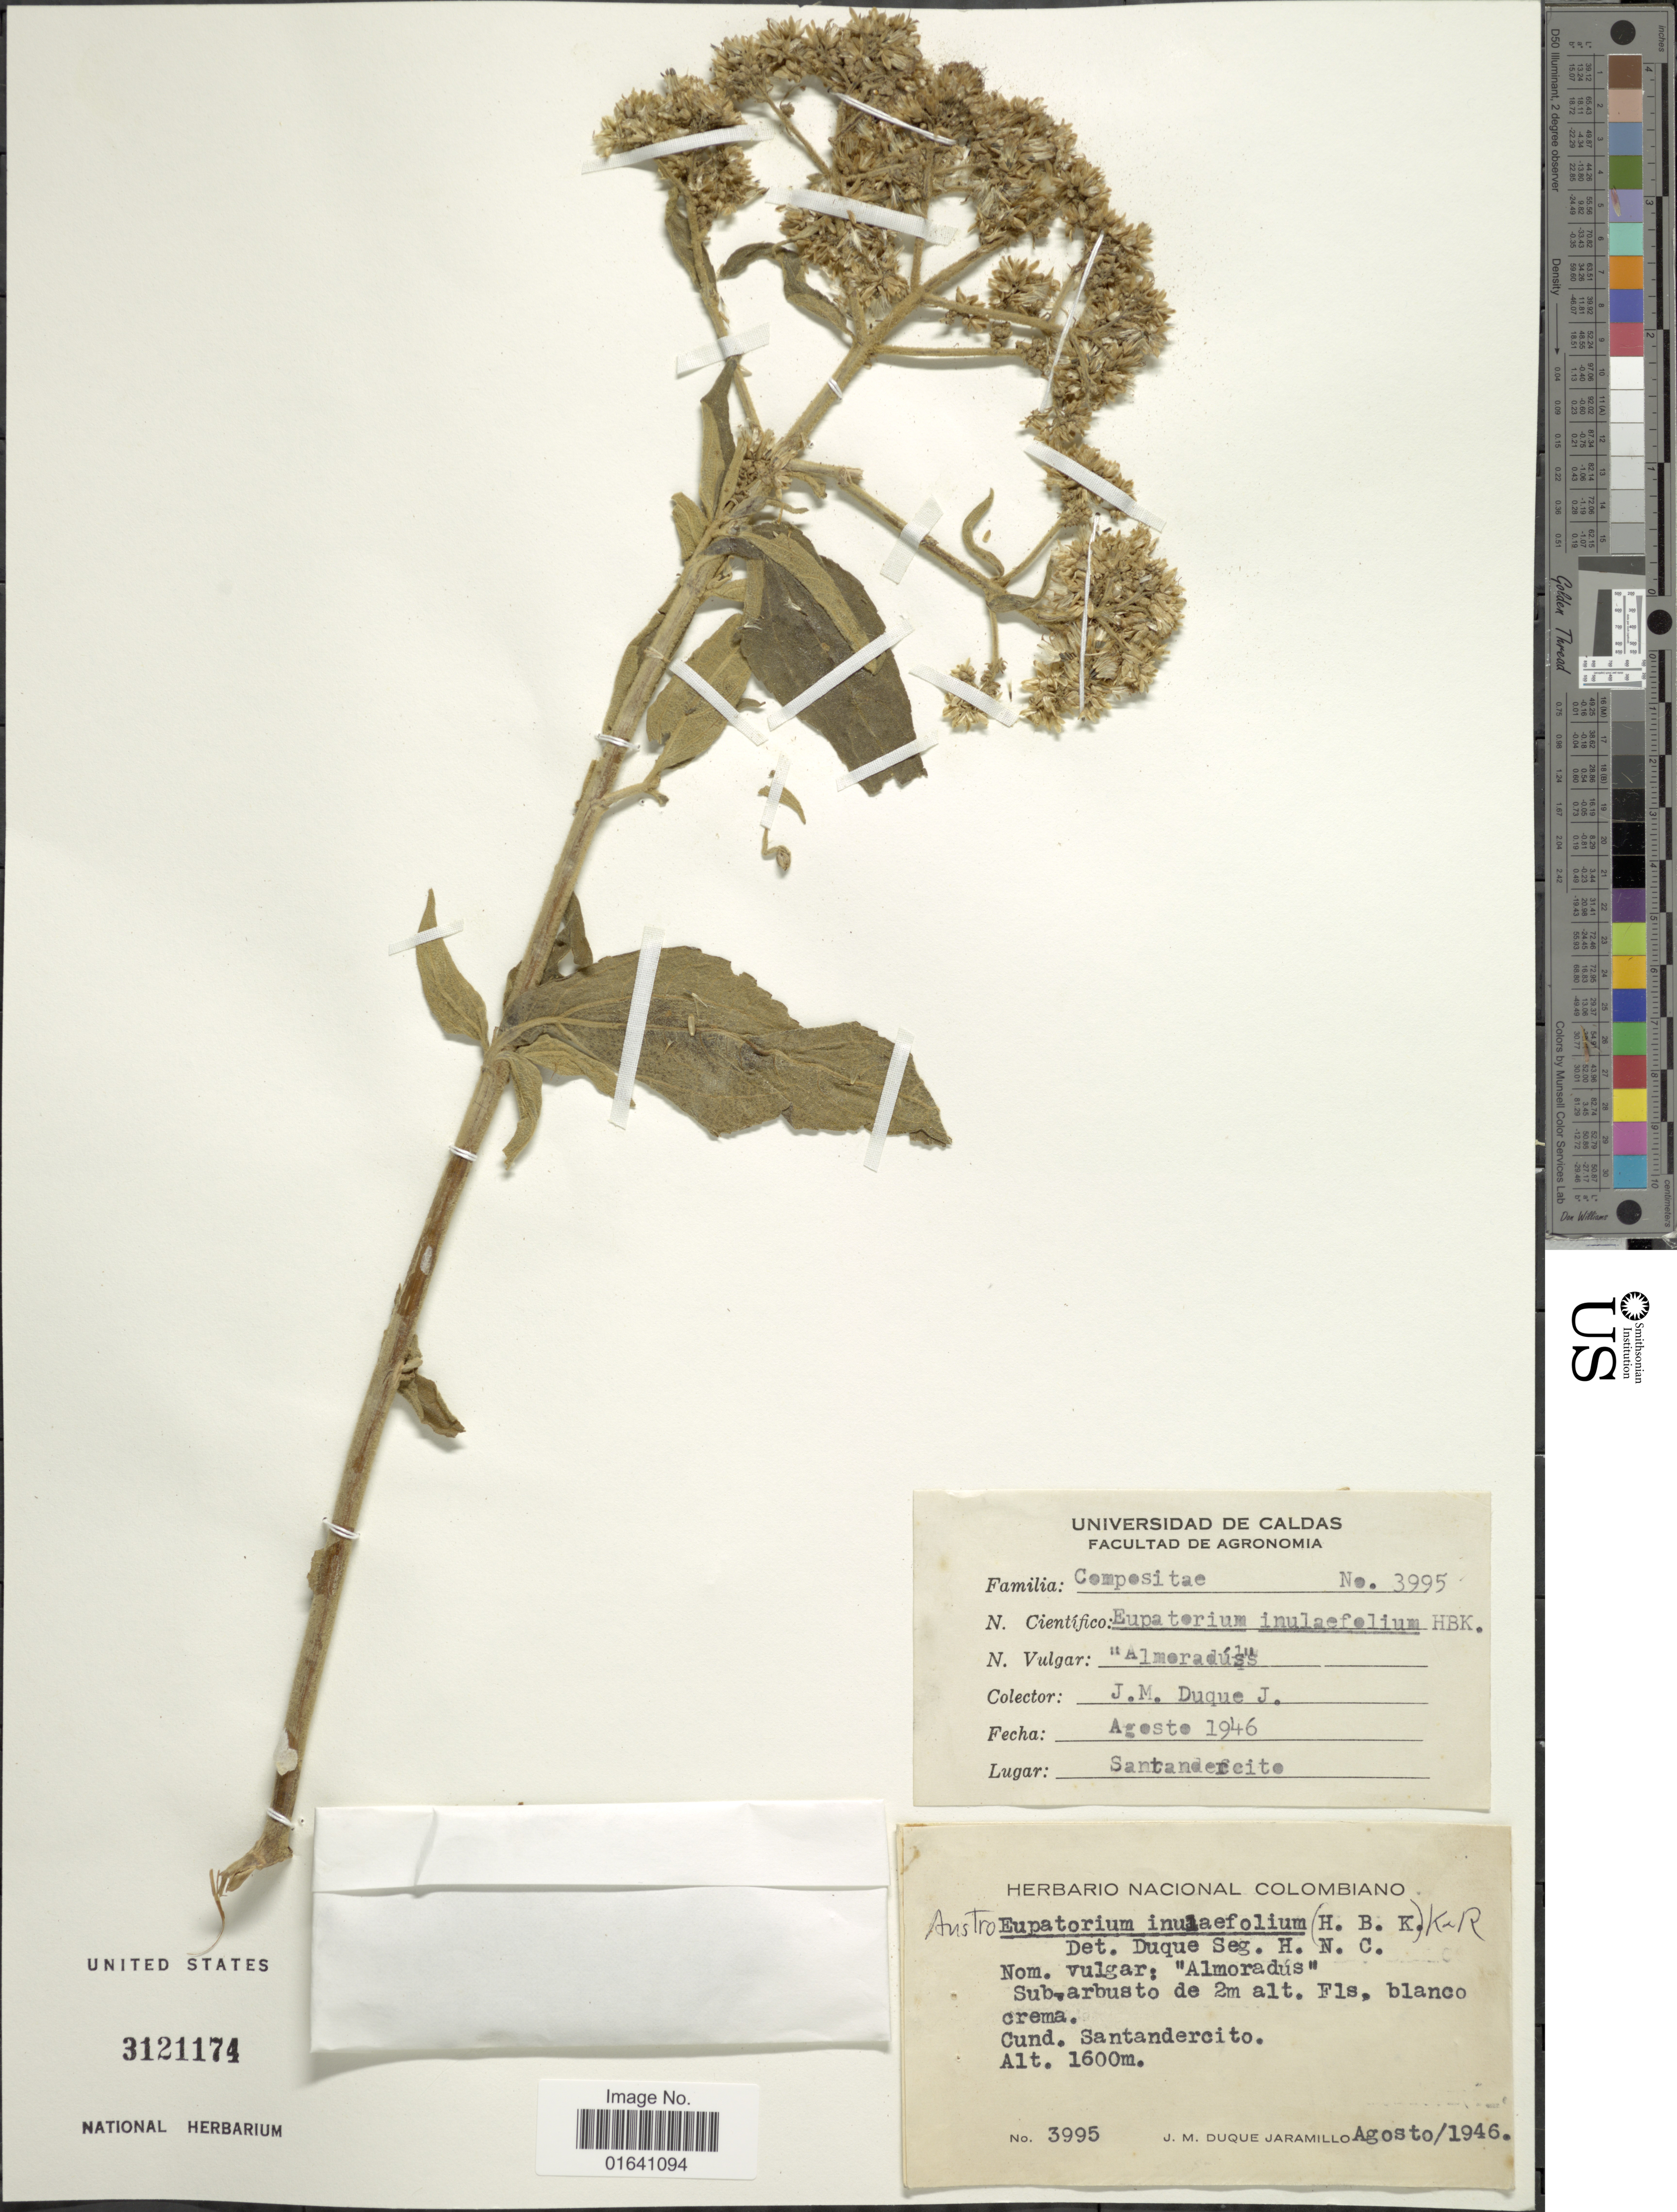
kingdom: Plantae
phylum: Tracheophyta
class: Magnoliopsida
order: Asterales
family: Asteraceae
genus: Austroeupatorium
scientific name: Austroeupatorium inulaefolium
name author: (Kunth) R.M. King & H. Rob.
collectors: J. M. Duque Jaramillo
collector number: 3995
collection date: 1946-08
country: Colombia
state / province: Cundinamarca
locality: Santandercito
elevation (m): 1600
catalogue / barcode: US 3121174